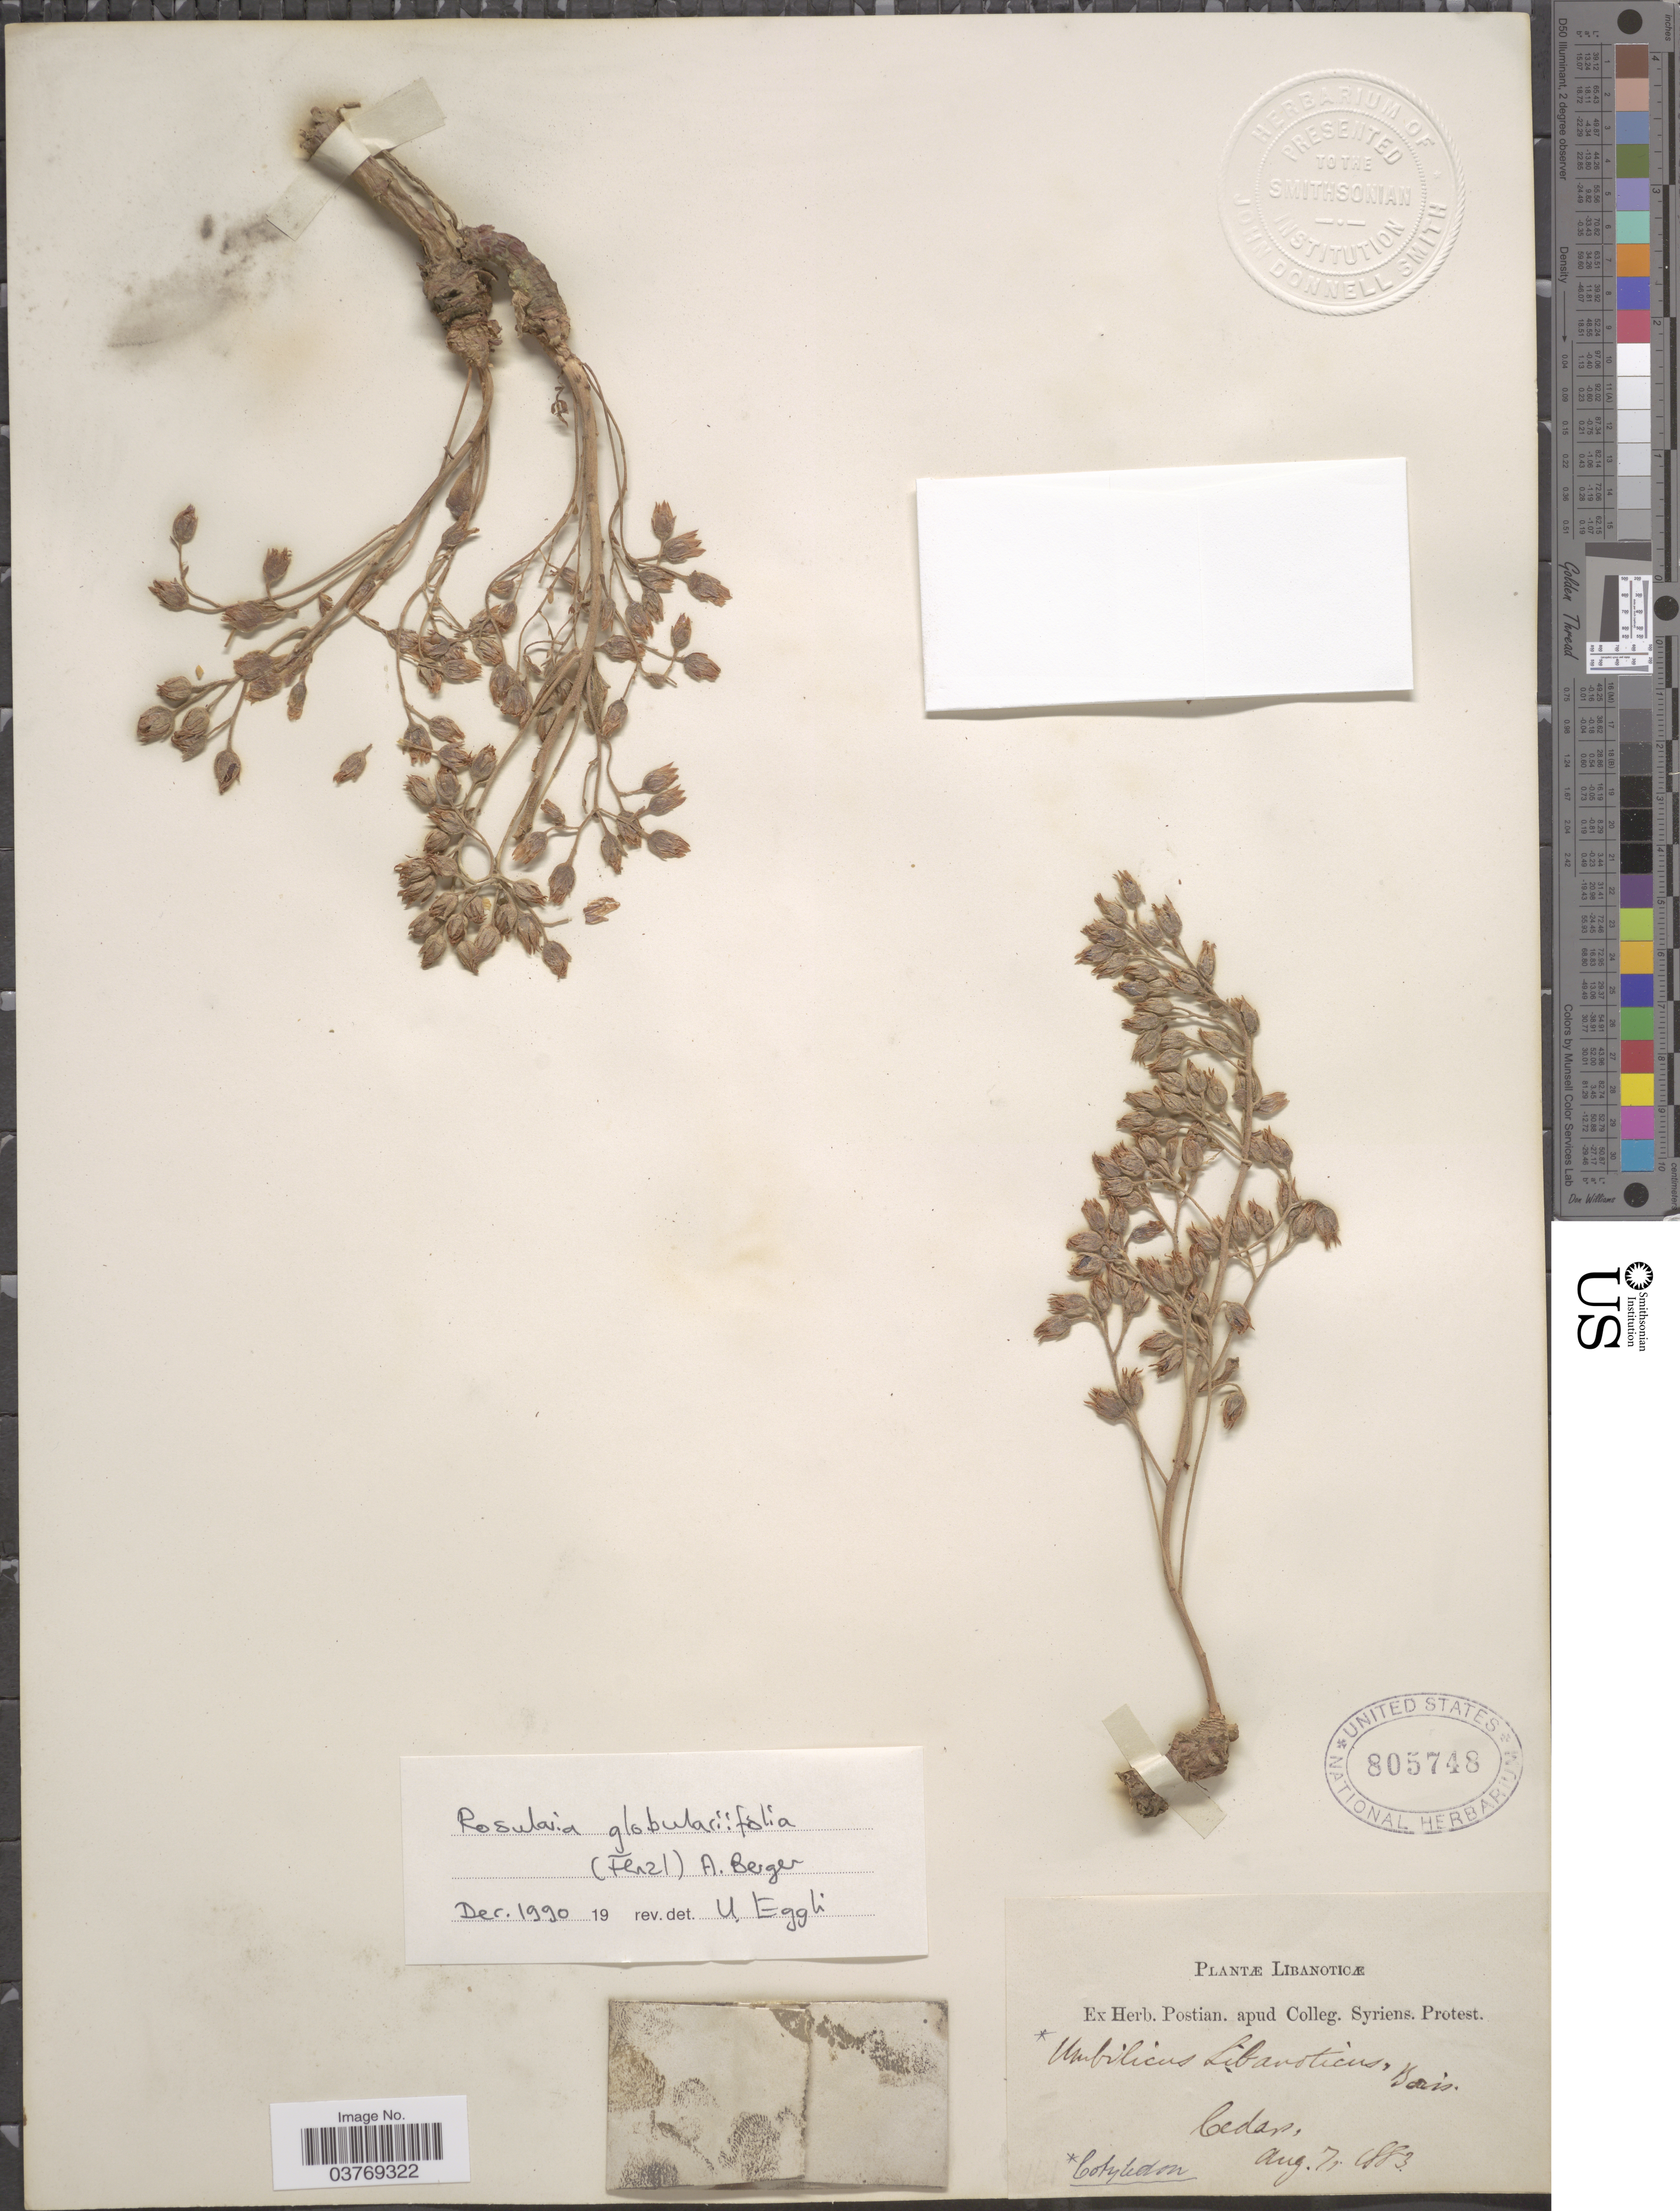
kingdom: Plantae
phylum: Tracheophyta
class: Magnoliopsida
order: Saxifragales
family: Crassulaceae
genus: Rosularia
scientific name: Rosularia globulariifolia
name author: (Fenzl) A. Berger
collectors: ex herb. Postian. apud Colleg. Syriens. Protest. USE "Fannie P. A. Shepard" (10308853) AS PRIMARY COLLECTOR INSTEAD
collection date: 1883-08-07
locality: Libanoticæ.? Cedar.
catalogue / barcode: US 805748